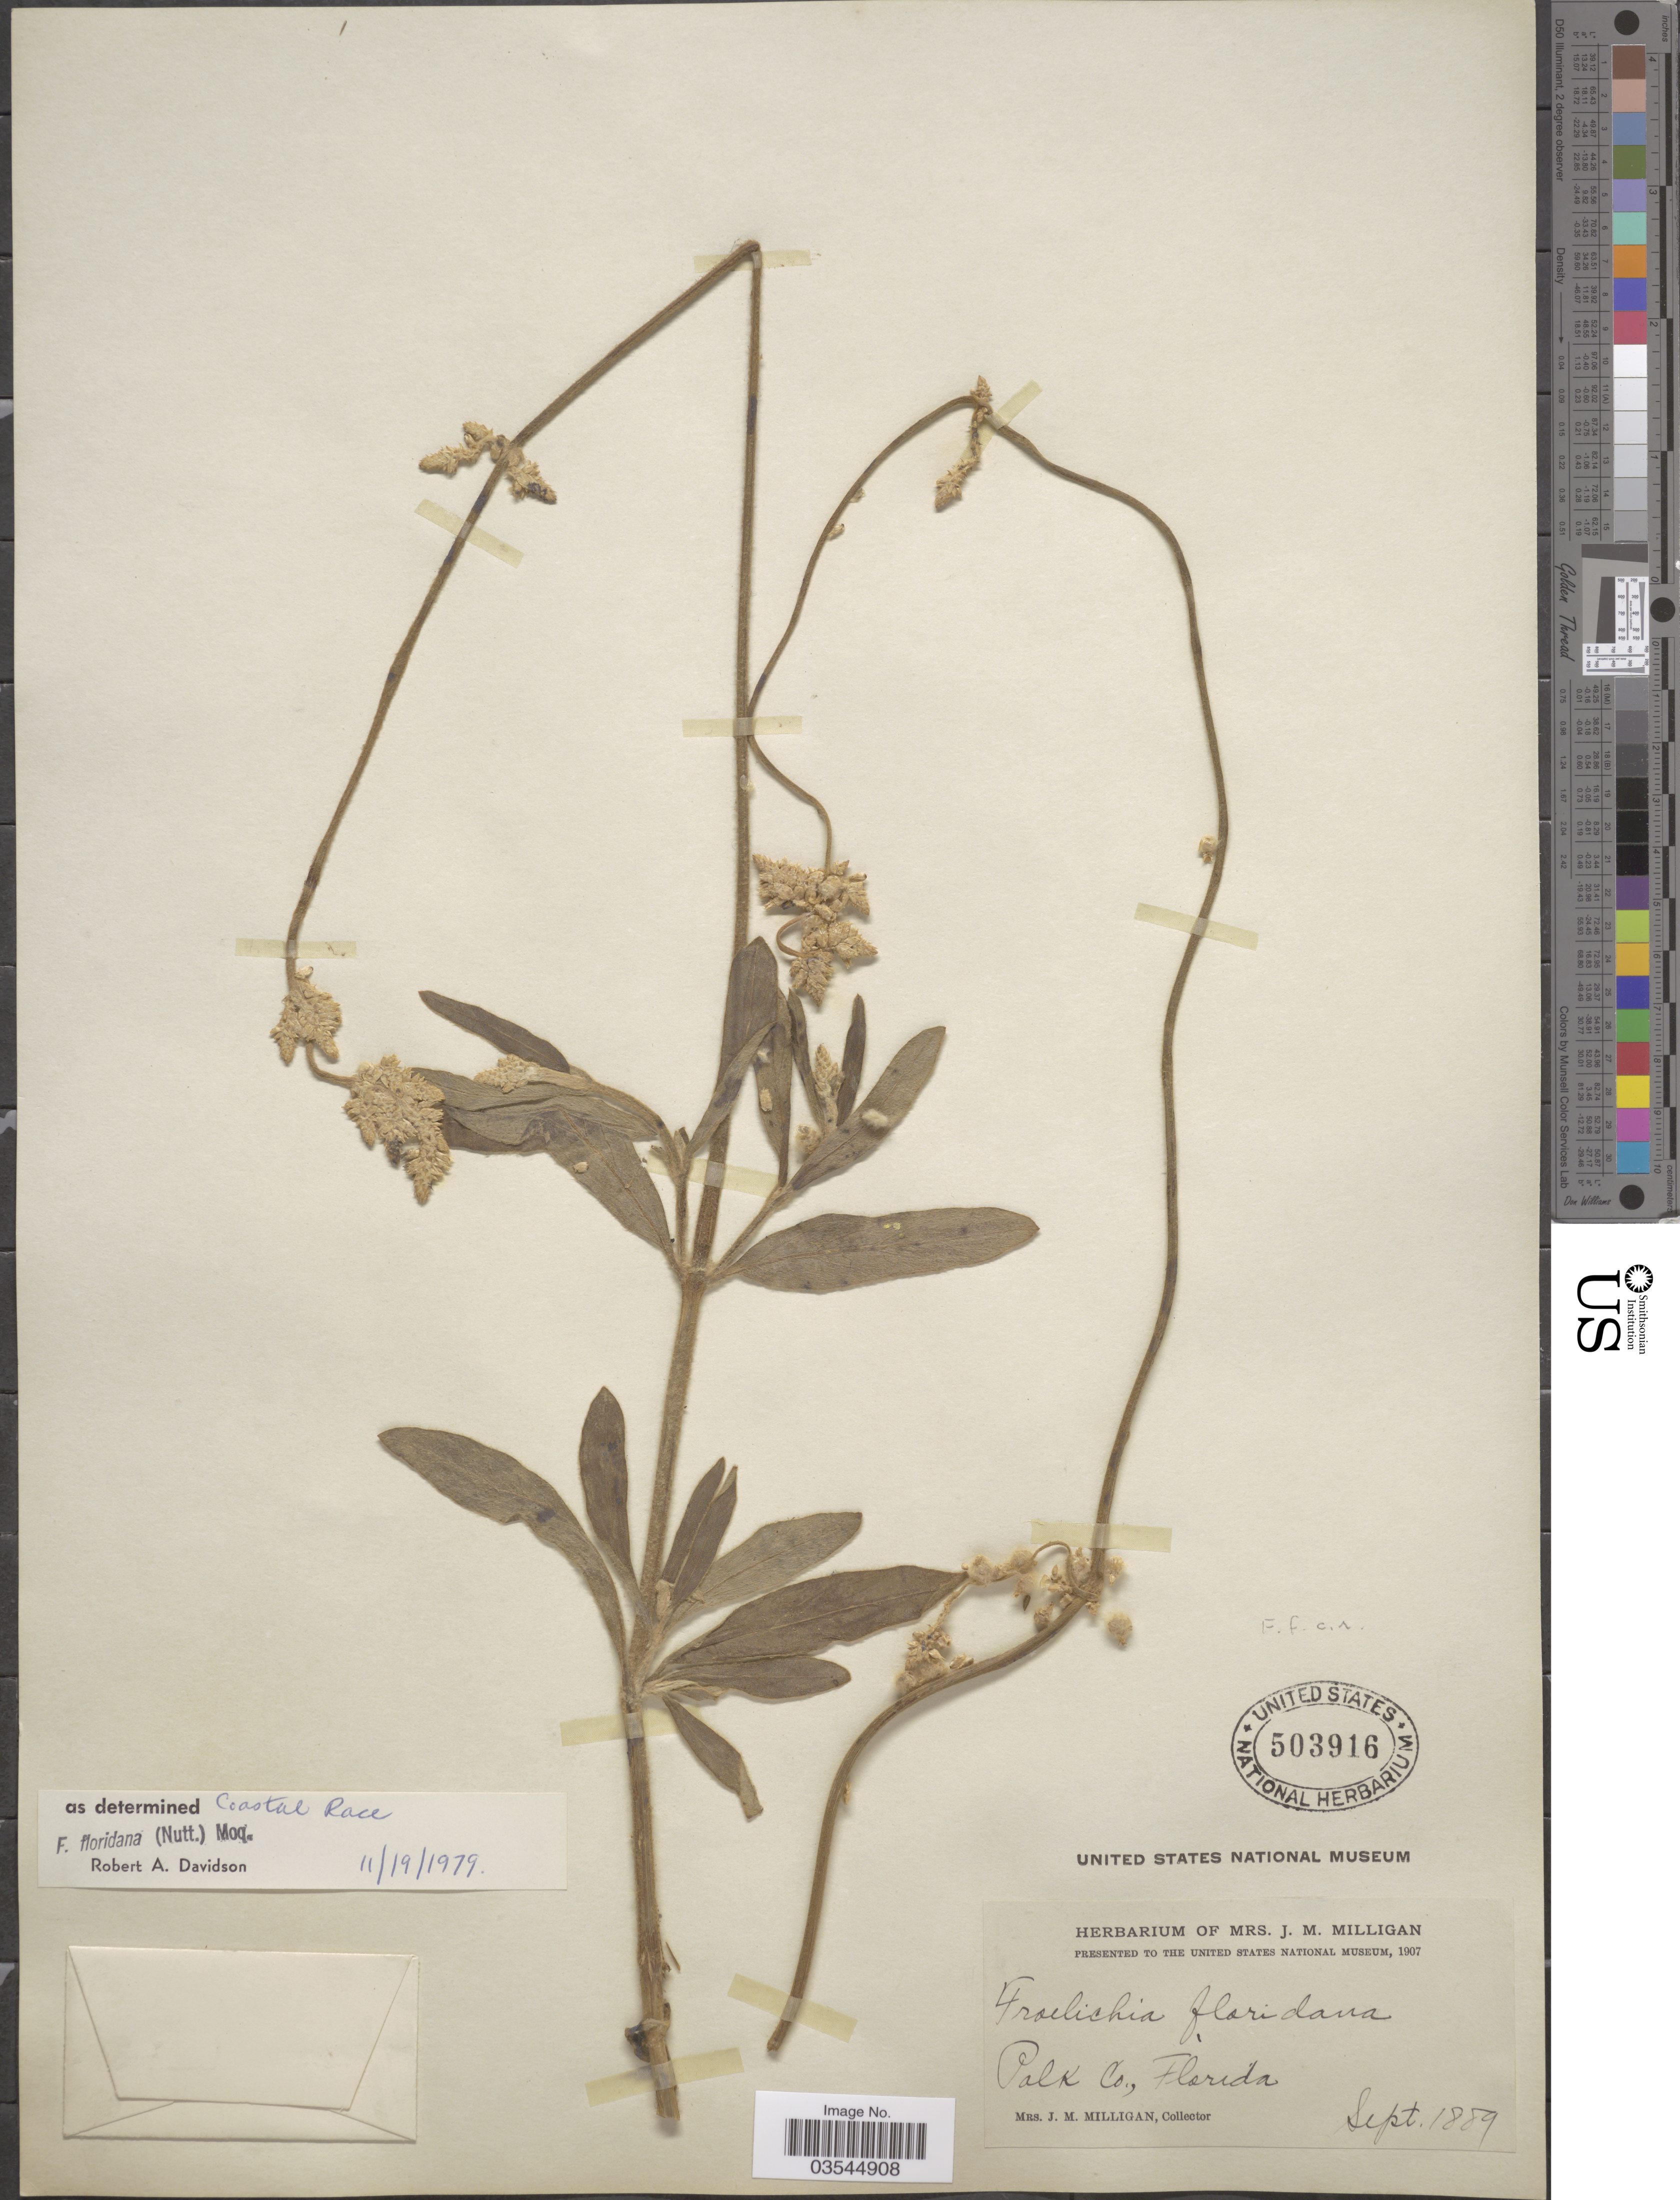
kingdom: Plantae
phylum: Tracheophyta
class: Magnoliopsida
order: Caryophyllales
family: Amaranthaceae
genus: Froelichia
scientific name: Froelichia floridana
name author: (Nutt.) Moq.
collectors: J. Milligan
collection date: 1889-09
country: United States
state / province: Florida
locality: Polk Co.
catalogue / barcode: US 503916